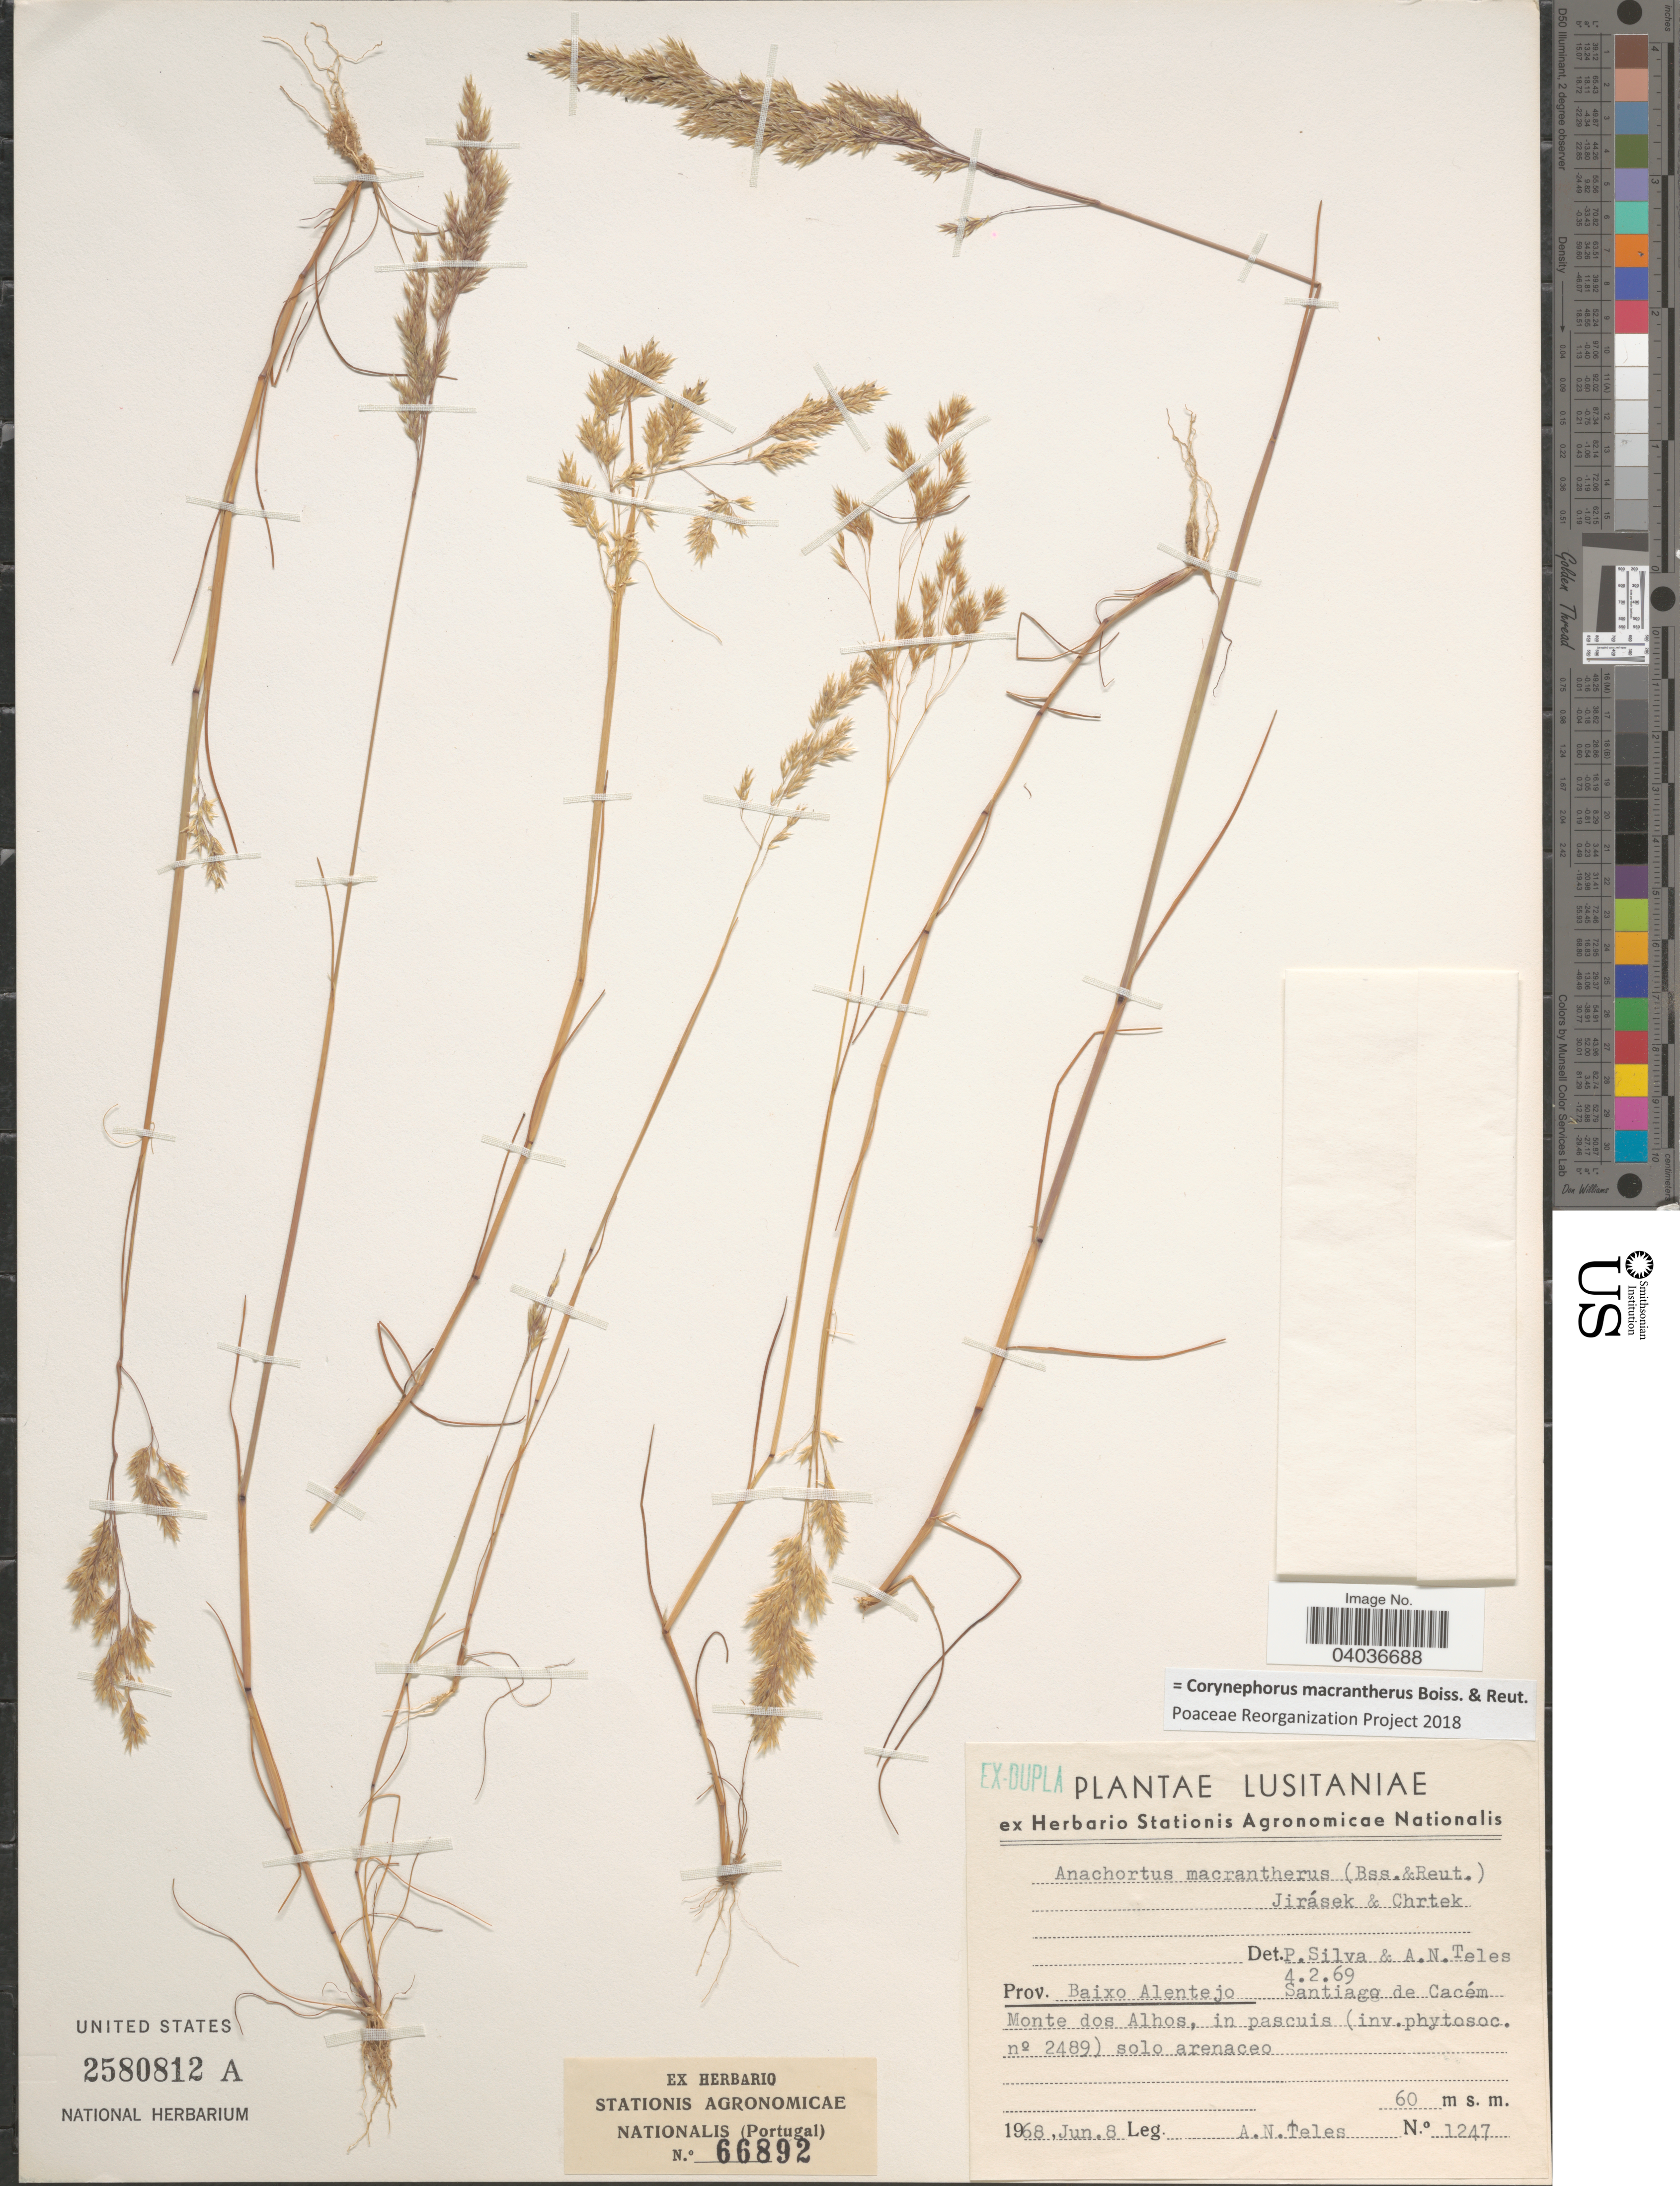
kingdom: Plantae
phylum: Tracheophyta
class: Liliopsida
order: Poales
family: Poaceae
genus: Corynephorus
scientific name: Corynephorus macrantherus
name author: Boiss. & Reut.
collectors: A. Teles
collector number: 1247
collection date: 1968-06-08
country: Portugal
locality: Lusitaniae. Prov. Baixo Alentejo. Santiago de Cacém Monte dos Alhos.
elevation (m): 60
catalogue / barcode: US 2580812A